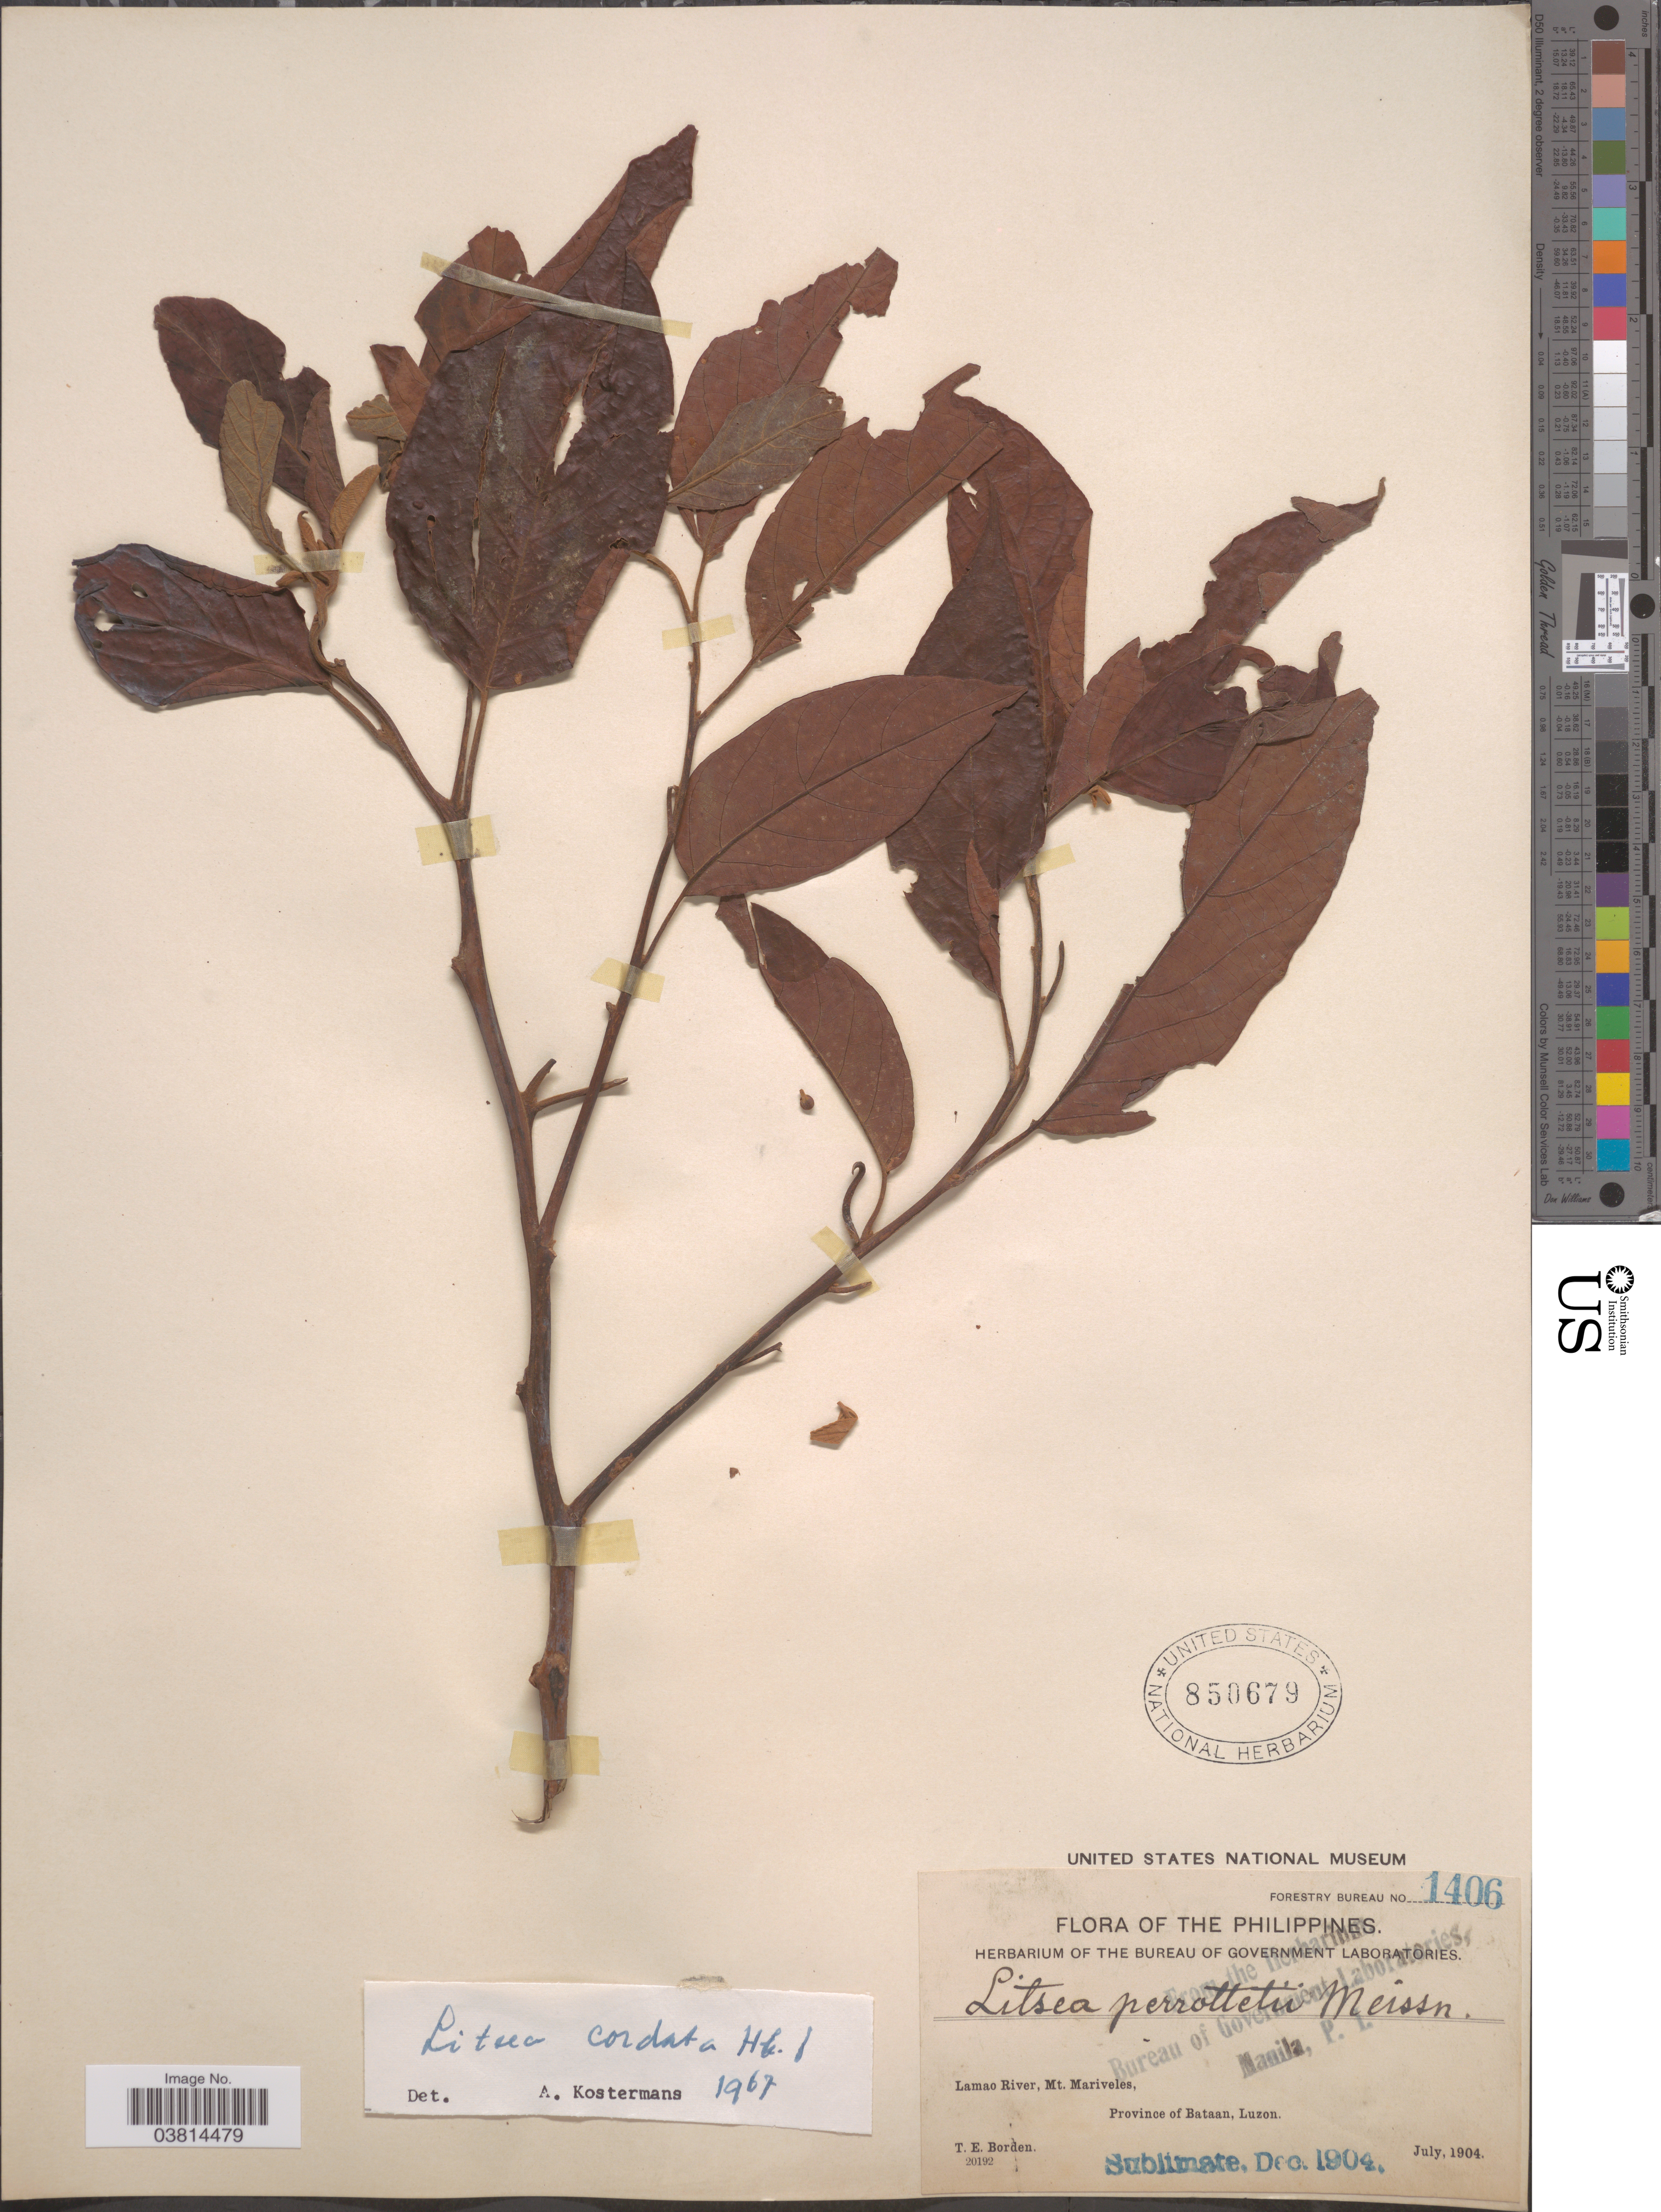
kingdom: Plantae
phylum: Tracheophyta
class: Magnoliopsida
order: Laurales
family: Lauraceae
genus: Litsea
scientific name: Litsea cordata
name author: Hook. f.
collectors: T. E. Borden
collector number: Forestry Bureau 1406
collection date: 1904-07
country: Philippines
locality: Lamao River, Mt. Mariveles, Province of Bataan, Luzon.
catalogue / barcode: US 850679